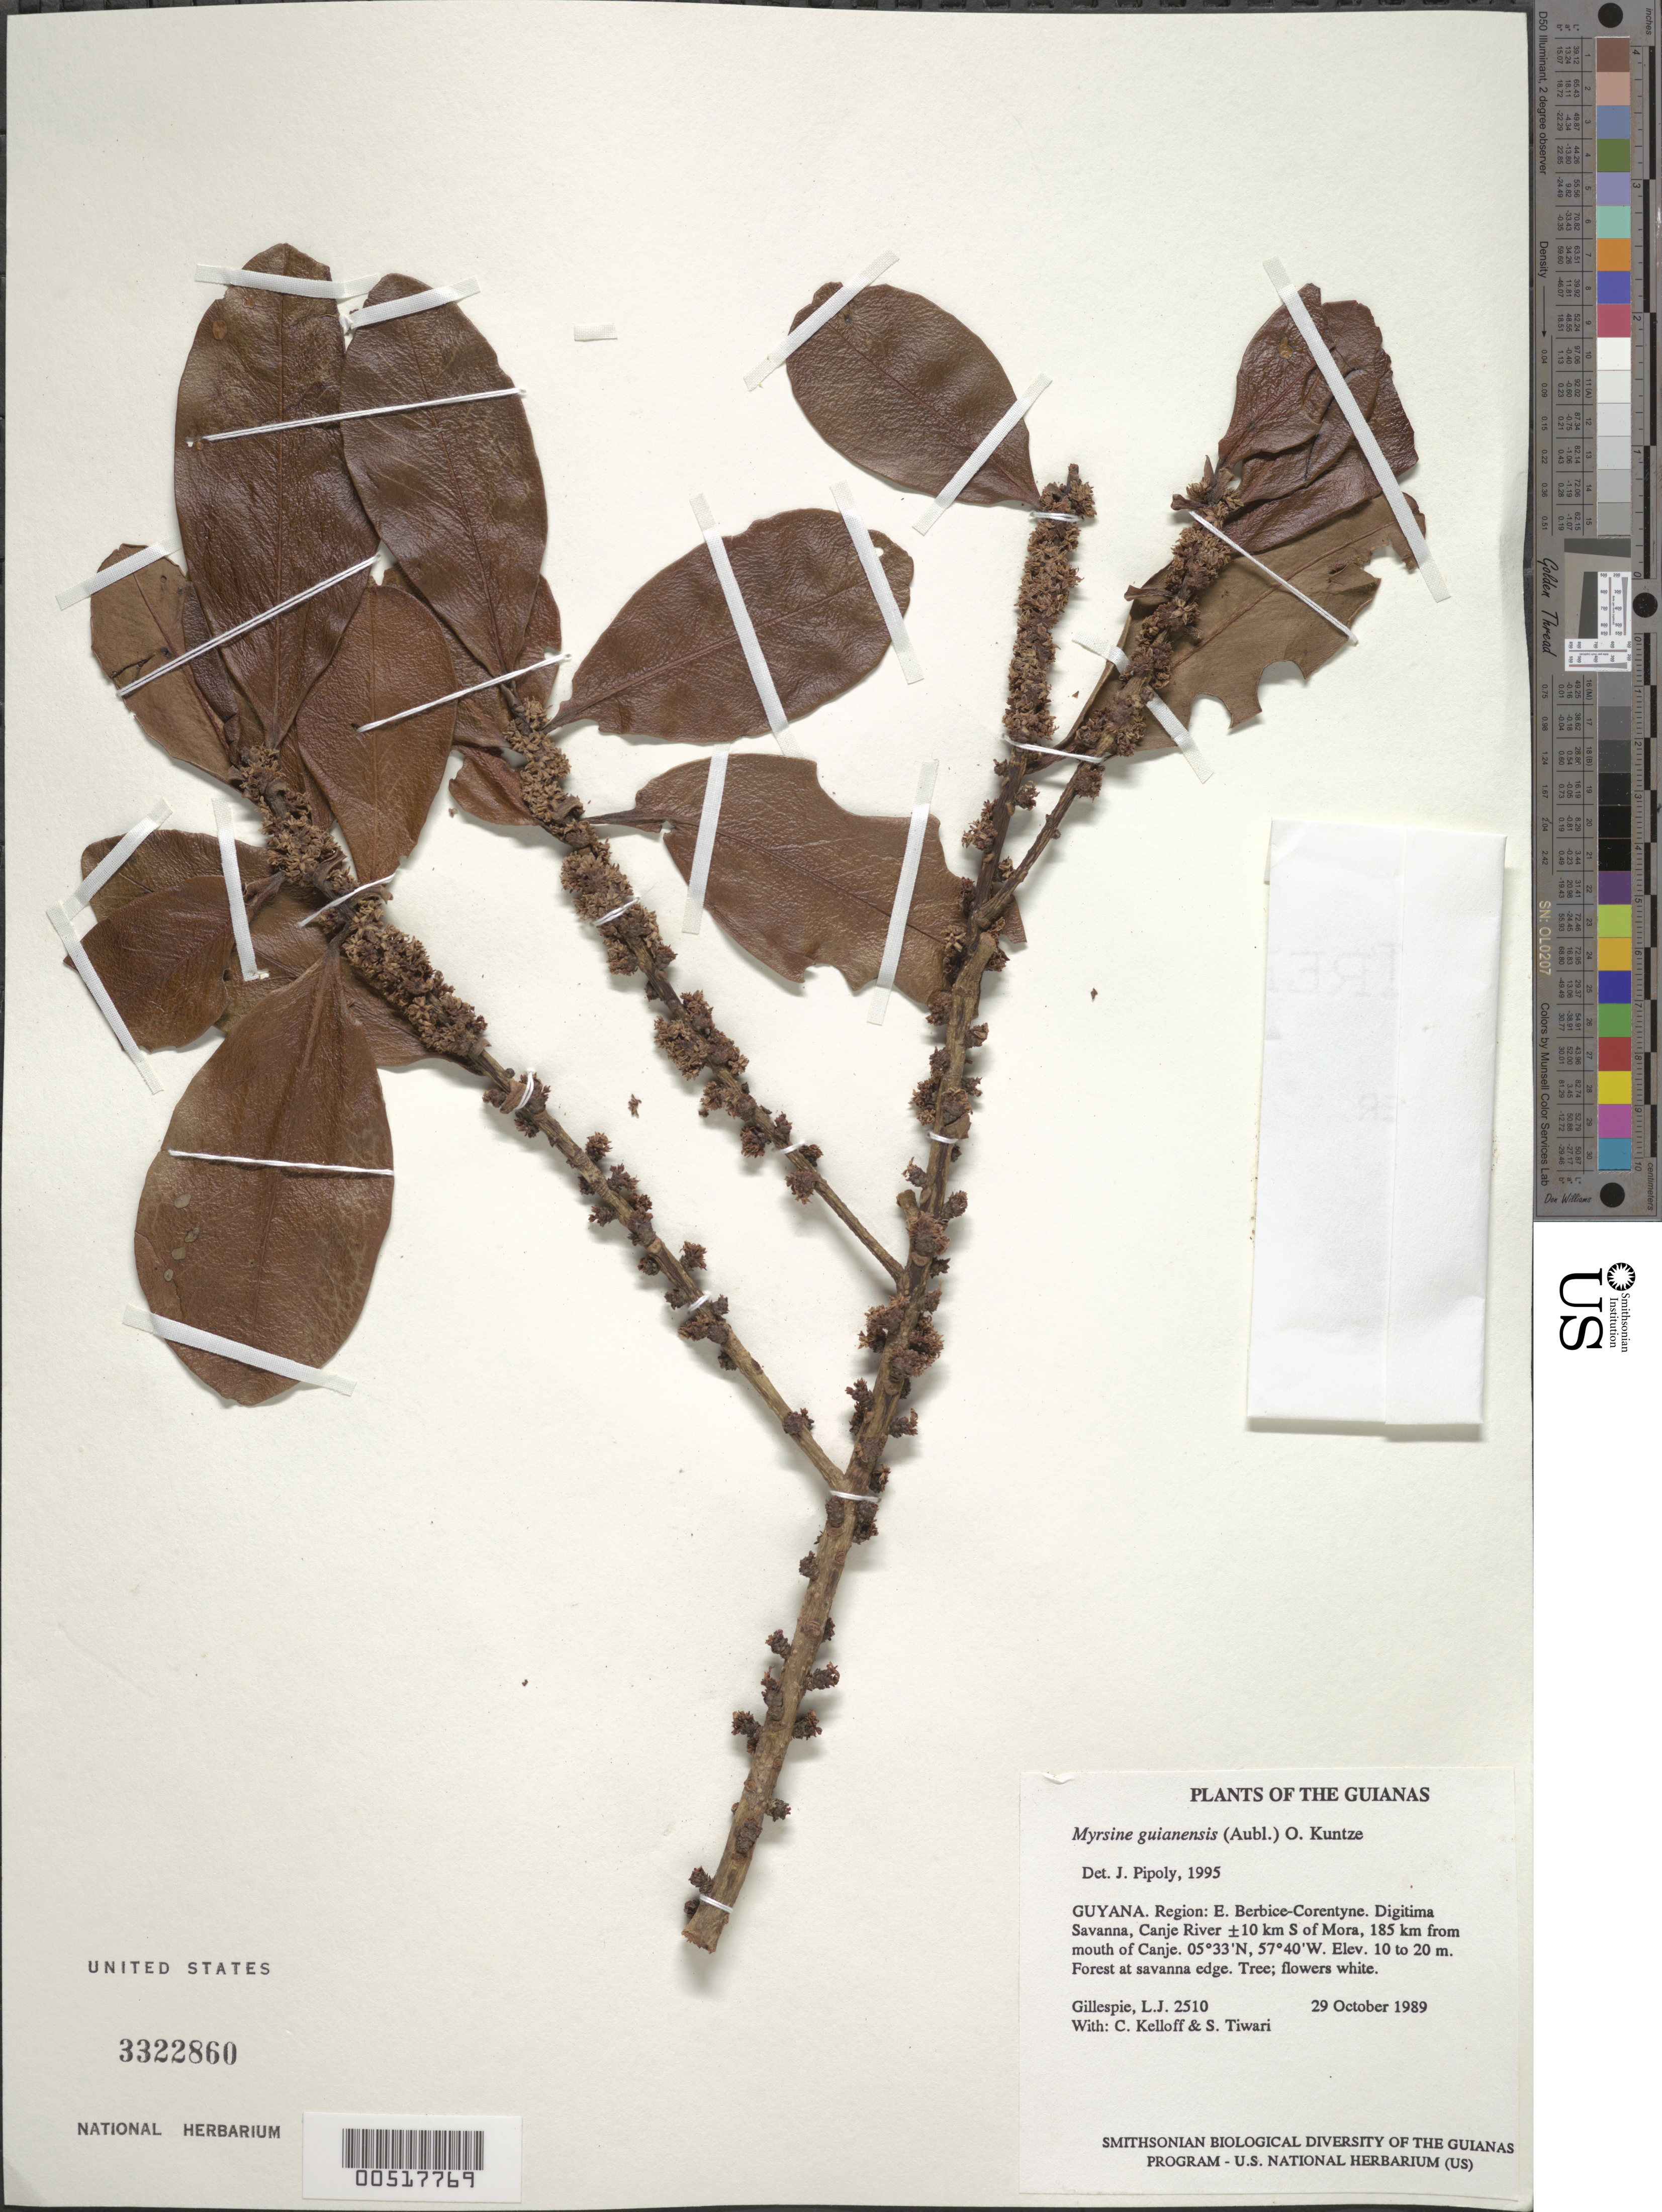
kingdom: Plantae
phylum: Tracheophyta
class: Magnoliopsida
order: Ericales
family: Primulaceae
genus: Myrsine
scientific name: Myrsine guianensis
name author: (Aubl.) Kuntze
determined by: Pipoly, J. J., III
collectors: L. J. Gillespie, C. L. Kelloff & S. Tiwari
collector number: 2510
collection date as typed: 29 October 1989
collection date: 1989-10-29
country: Guyana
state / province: E. Berbice-Corentyne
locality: Digitima Savanna, Canje River ±20 km S of Mora, 185 km from mouth of Canje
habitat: Forest at savanna edge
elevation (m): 10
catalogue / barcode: US 3322860